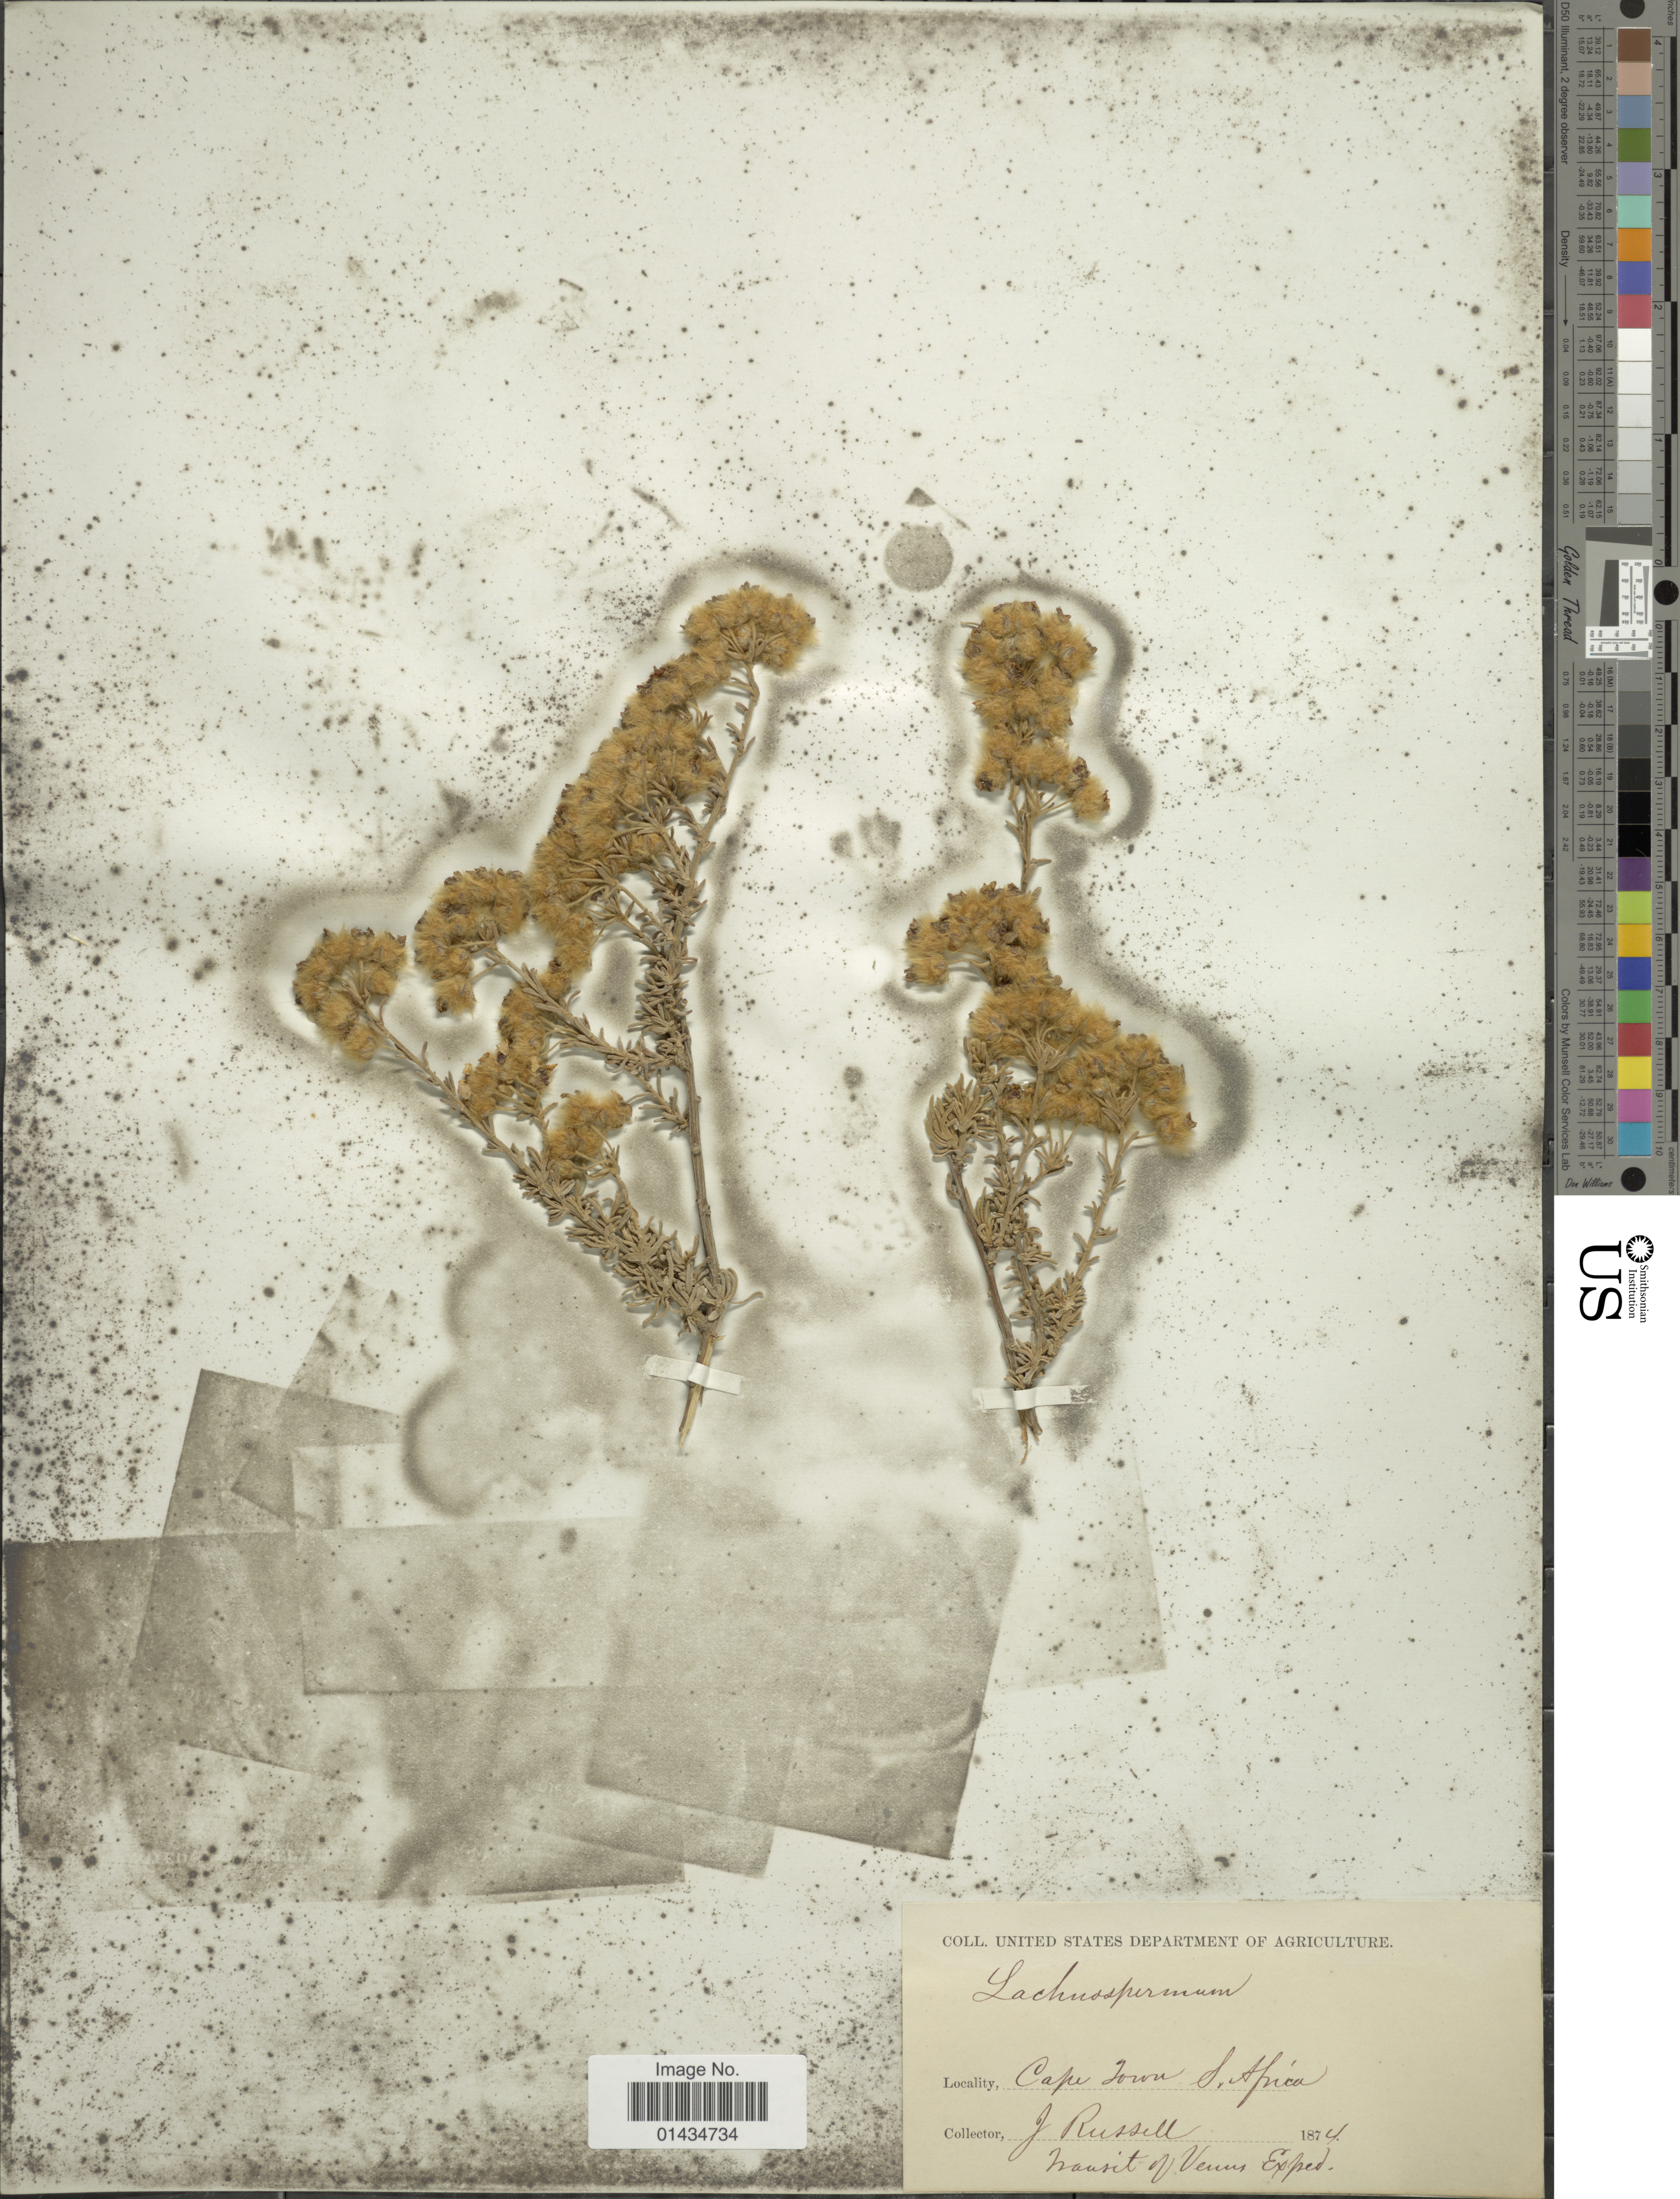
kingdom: Plantae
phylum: Tracheophyta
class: Magnoliopsida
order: Asterales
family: Asteraceae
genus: Lachnospermum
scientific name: Lachnospermum ericifolium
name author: (L. f.) Pillans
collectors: J. Russell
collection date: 1874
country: South Africa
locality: Cape Town, Nausit of Venus Exped.